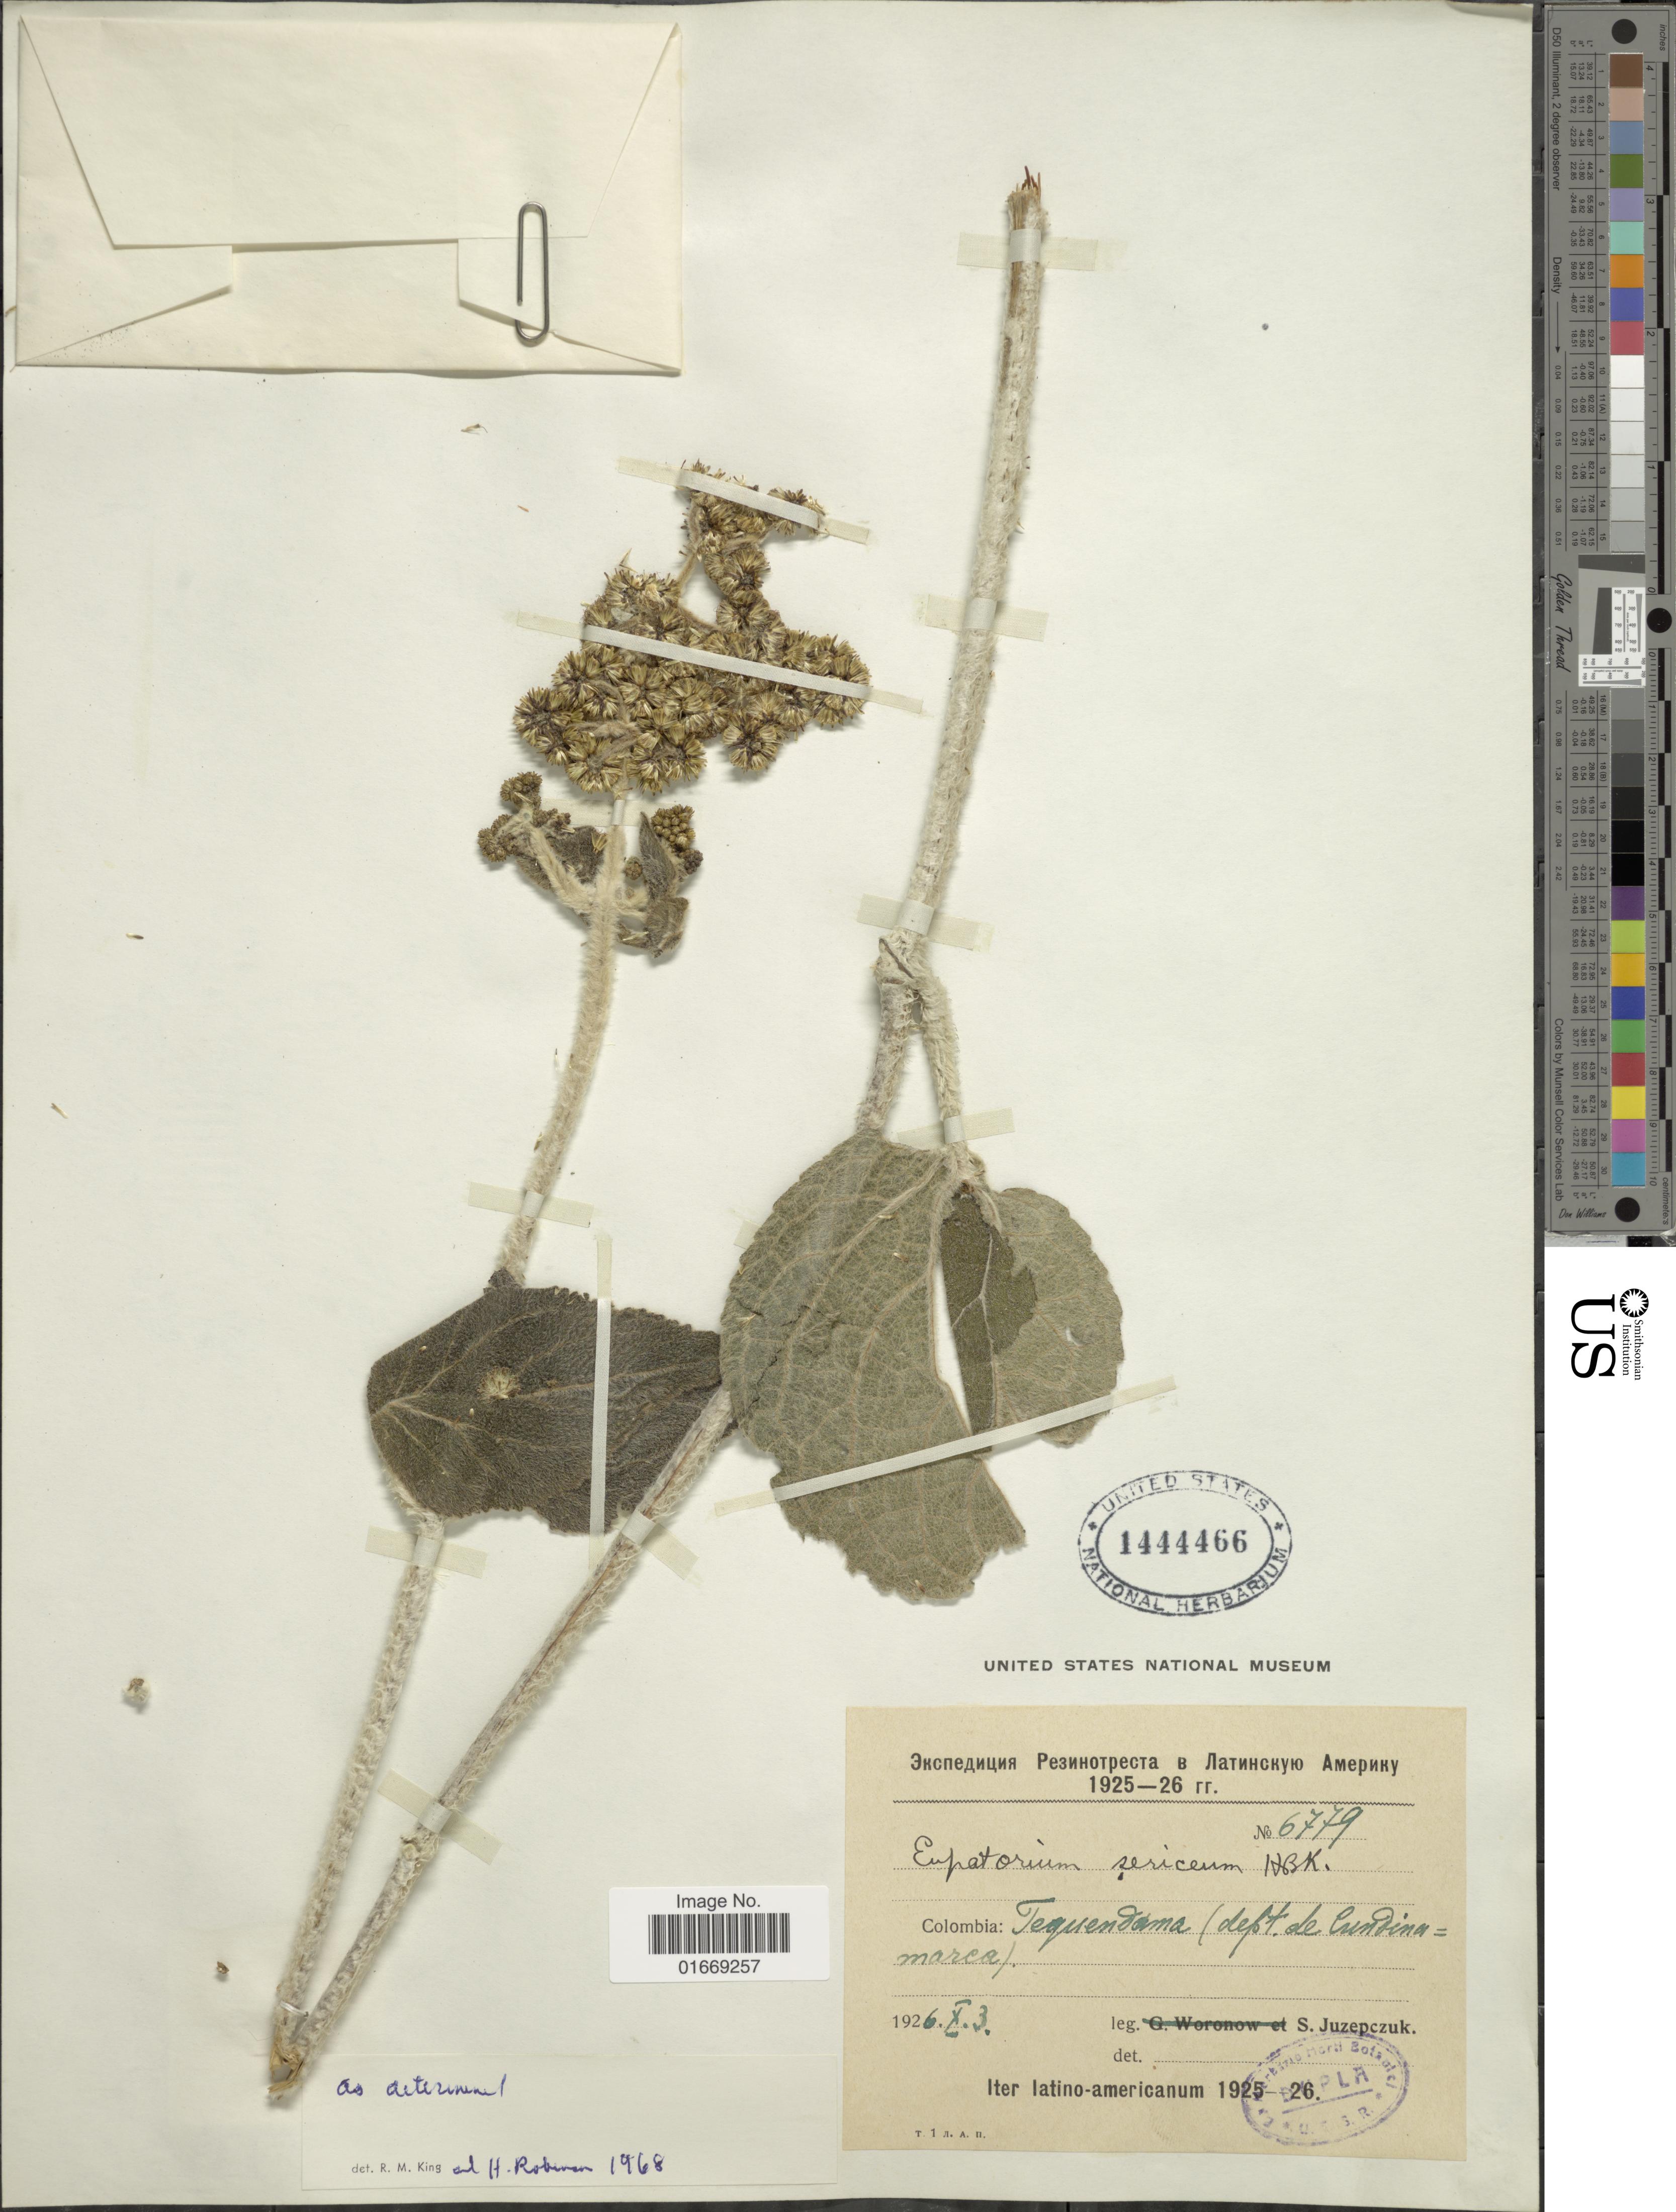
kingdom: Plantae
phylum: Tracheophyta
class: Magnoliopsida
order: Asterales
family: Asteraceae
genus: Hebeclinium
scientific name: Hebeclinium sericeum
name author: (Kunth) R.M. King & H. Rob.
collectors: S. V. Juzepczuk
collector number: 6779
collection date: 1926-10-03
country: Colombia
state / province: Cundinamarca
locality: Colombia: Tequendama (dept. de Cundinamarca)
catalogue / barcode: US 1444466